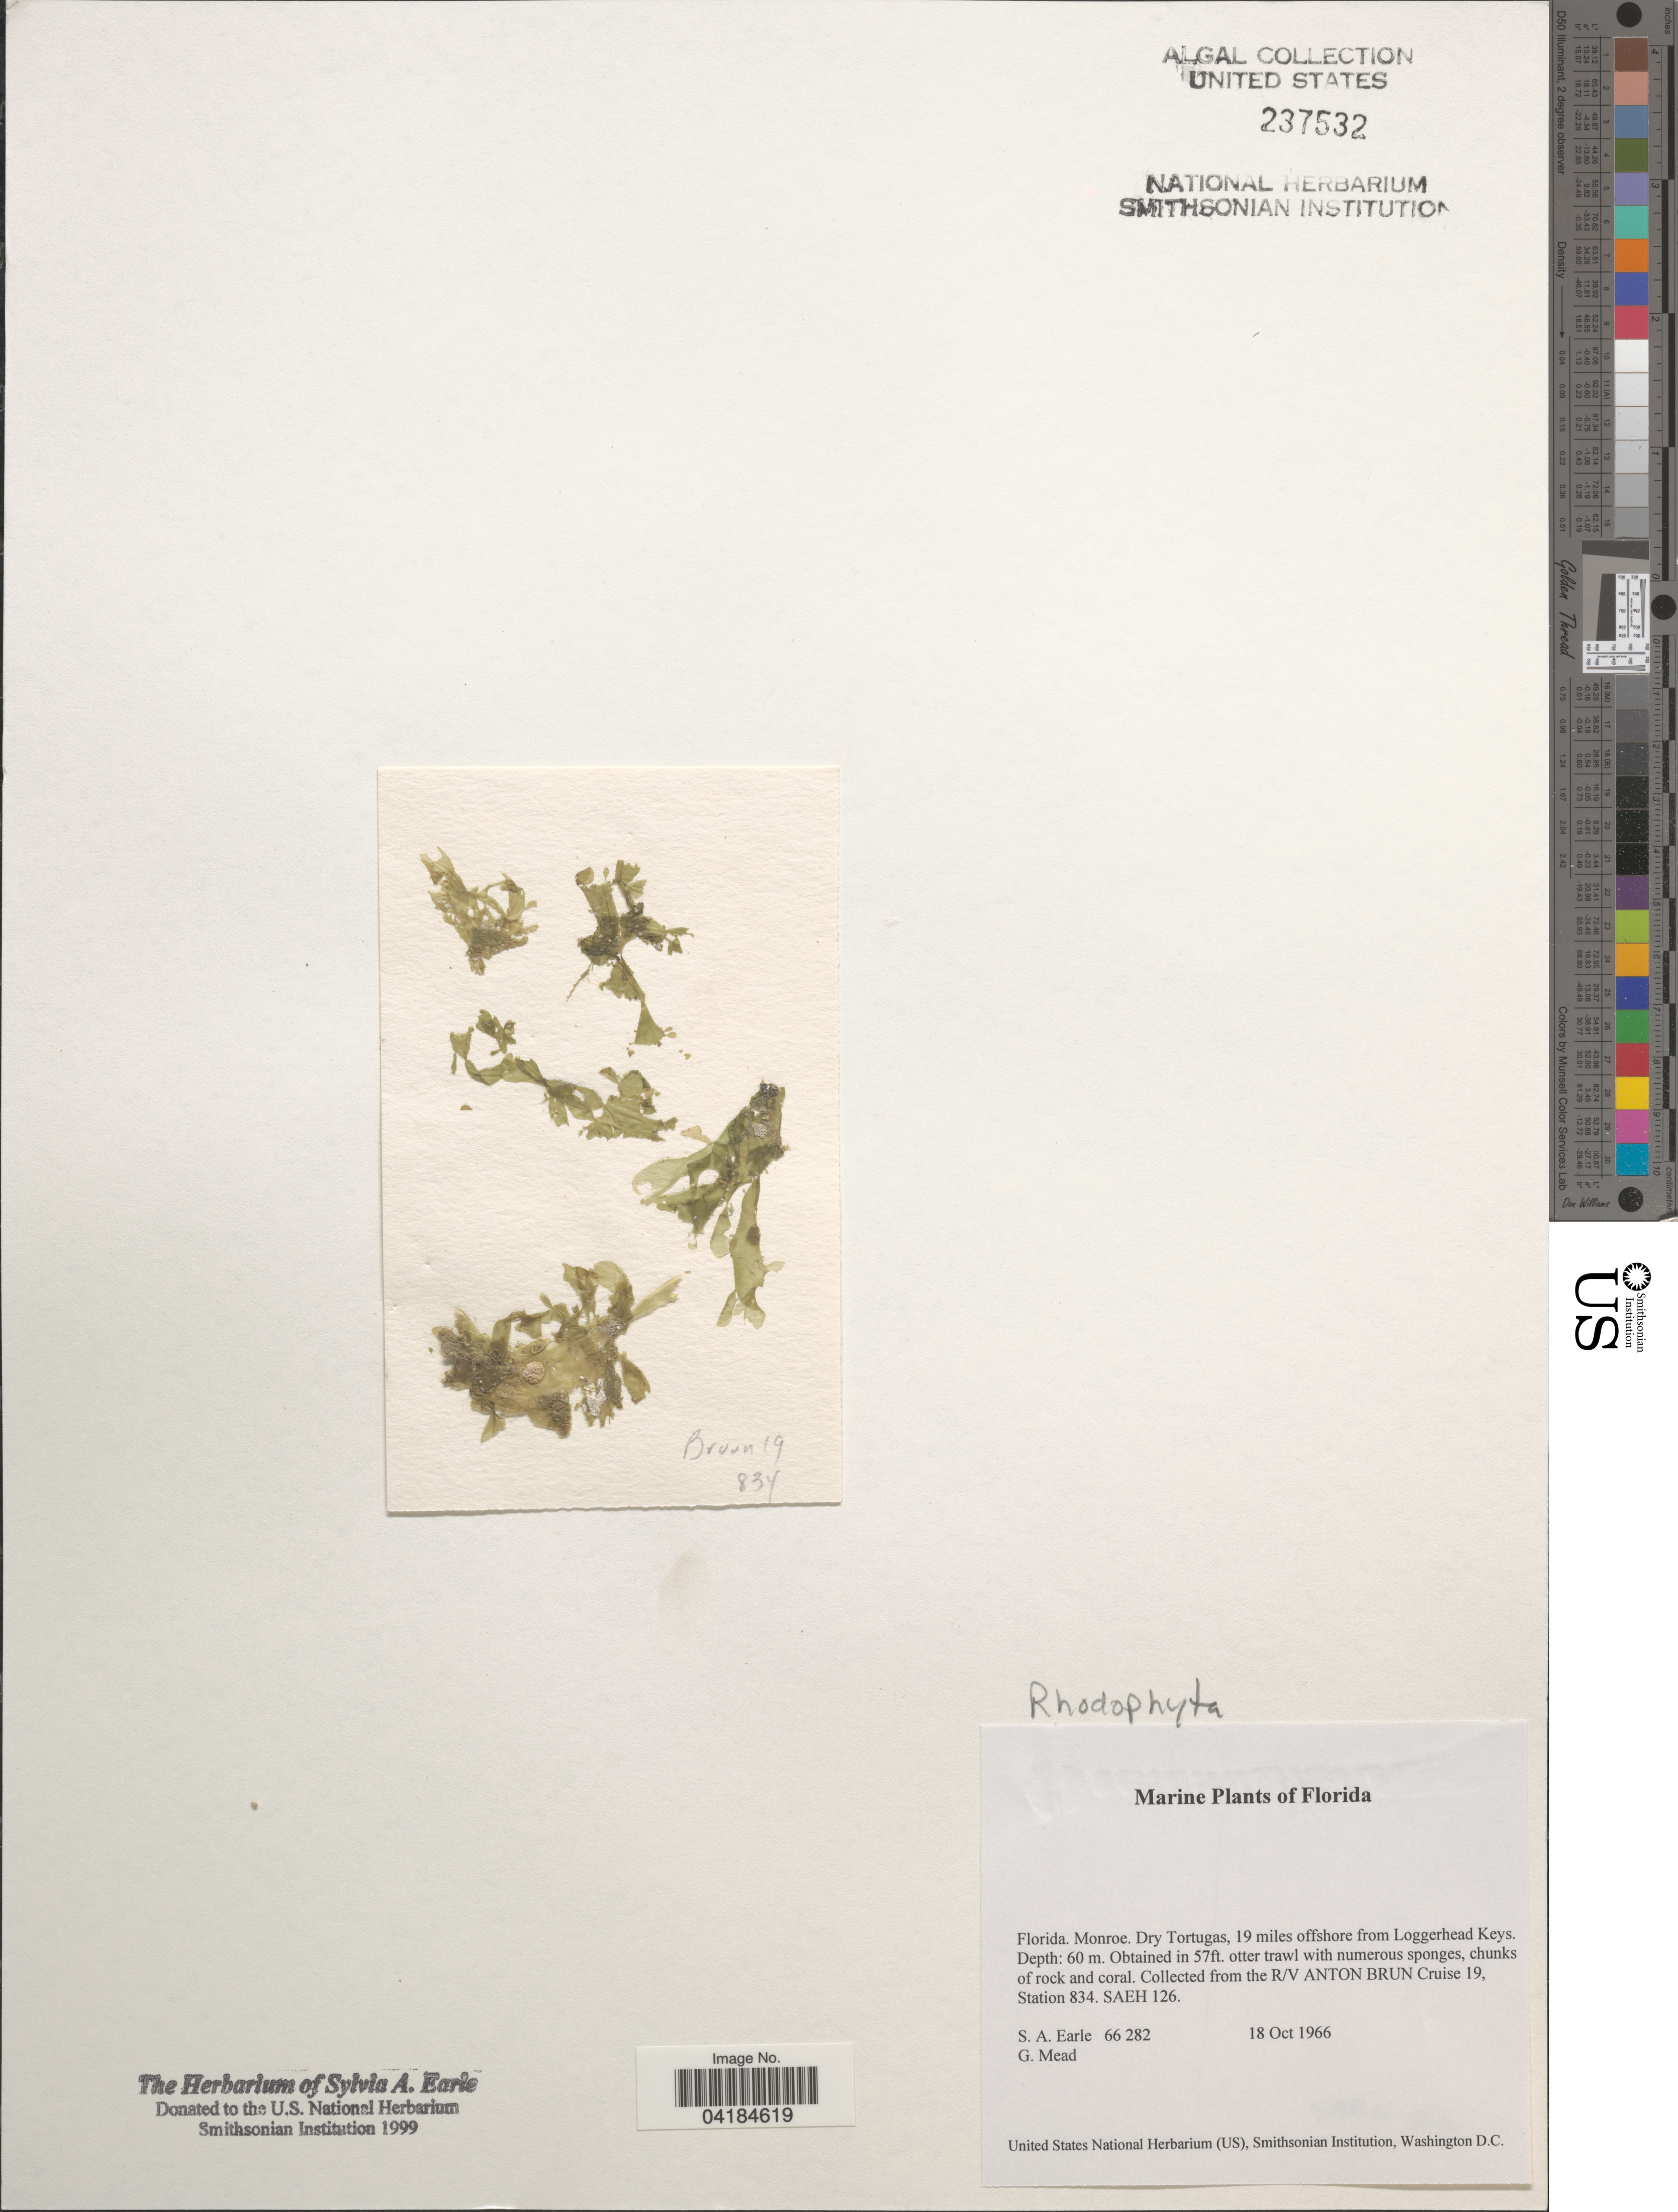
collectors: S. A. Earle & G. Mead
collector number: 66282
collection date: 1966-10-18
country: United States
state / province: Florida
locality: Monroe. Dry Tortugas, 19 miles offshore from Loggerhead Keys. The R/V ANTON BRUN Cruise 19, Station 834. SAEH 132.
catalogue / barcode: US 237532